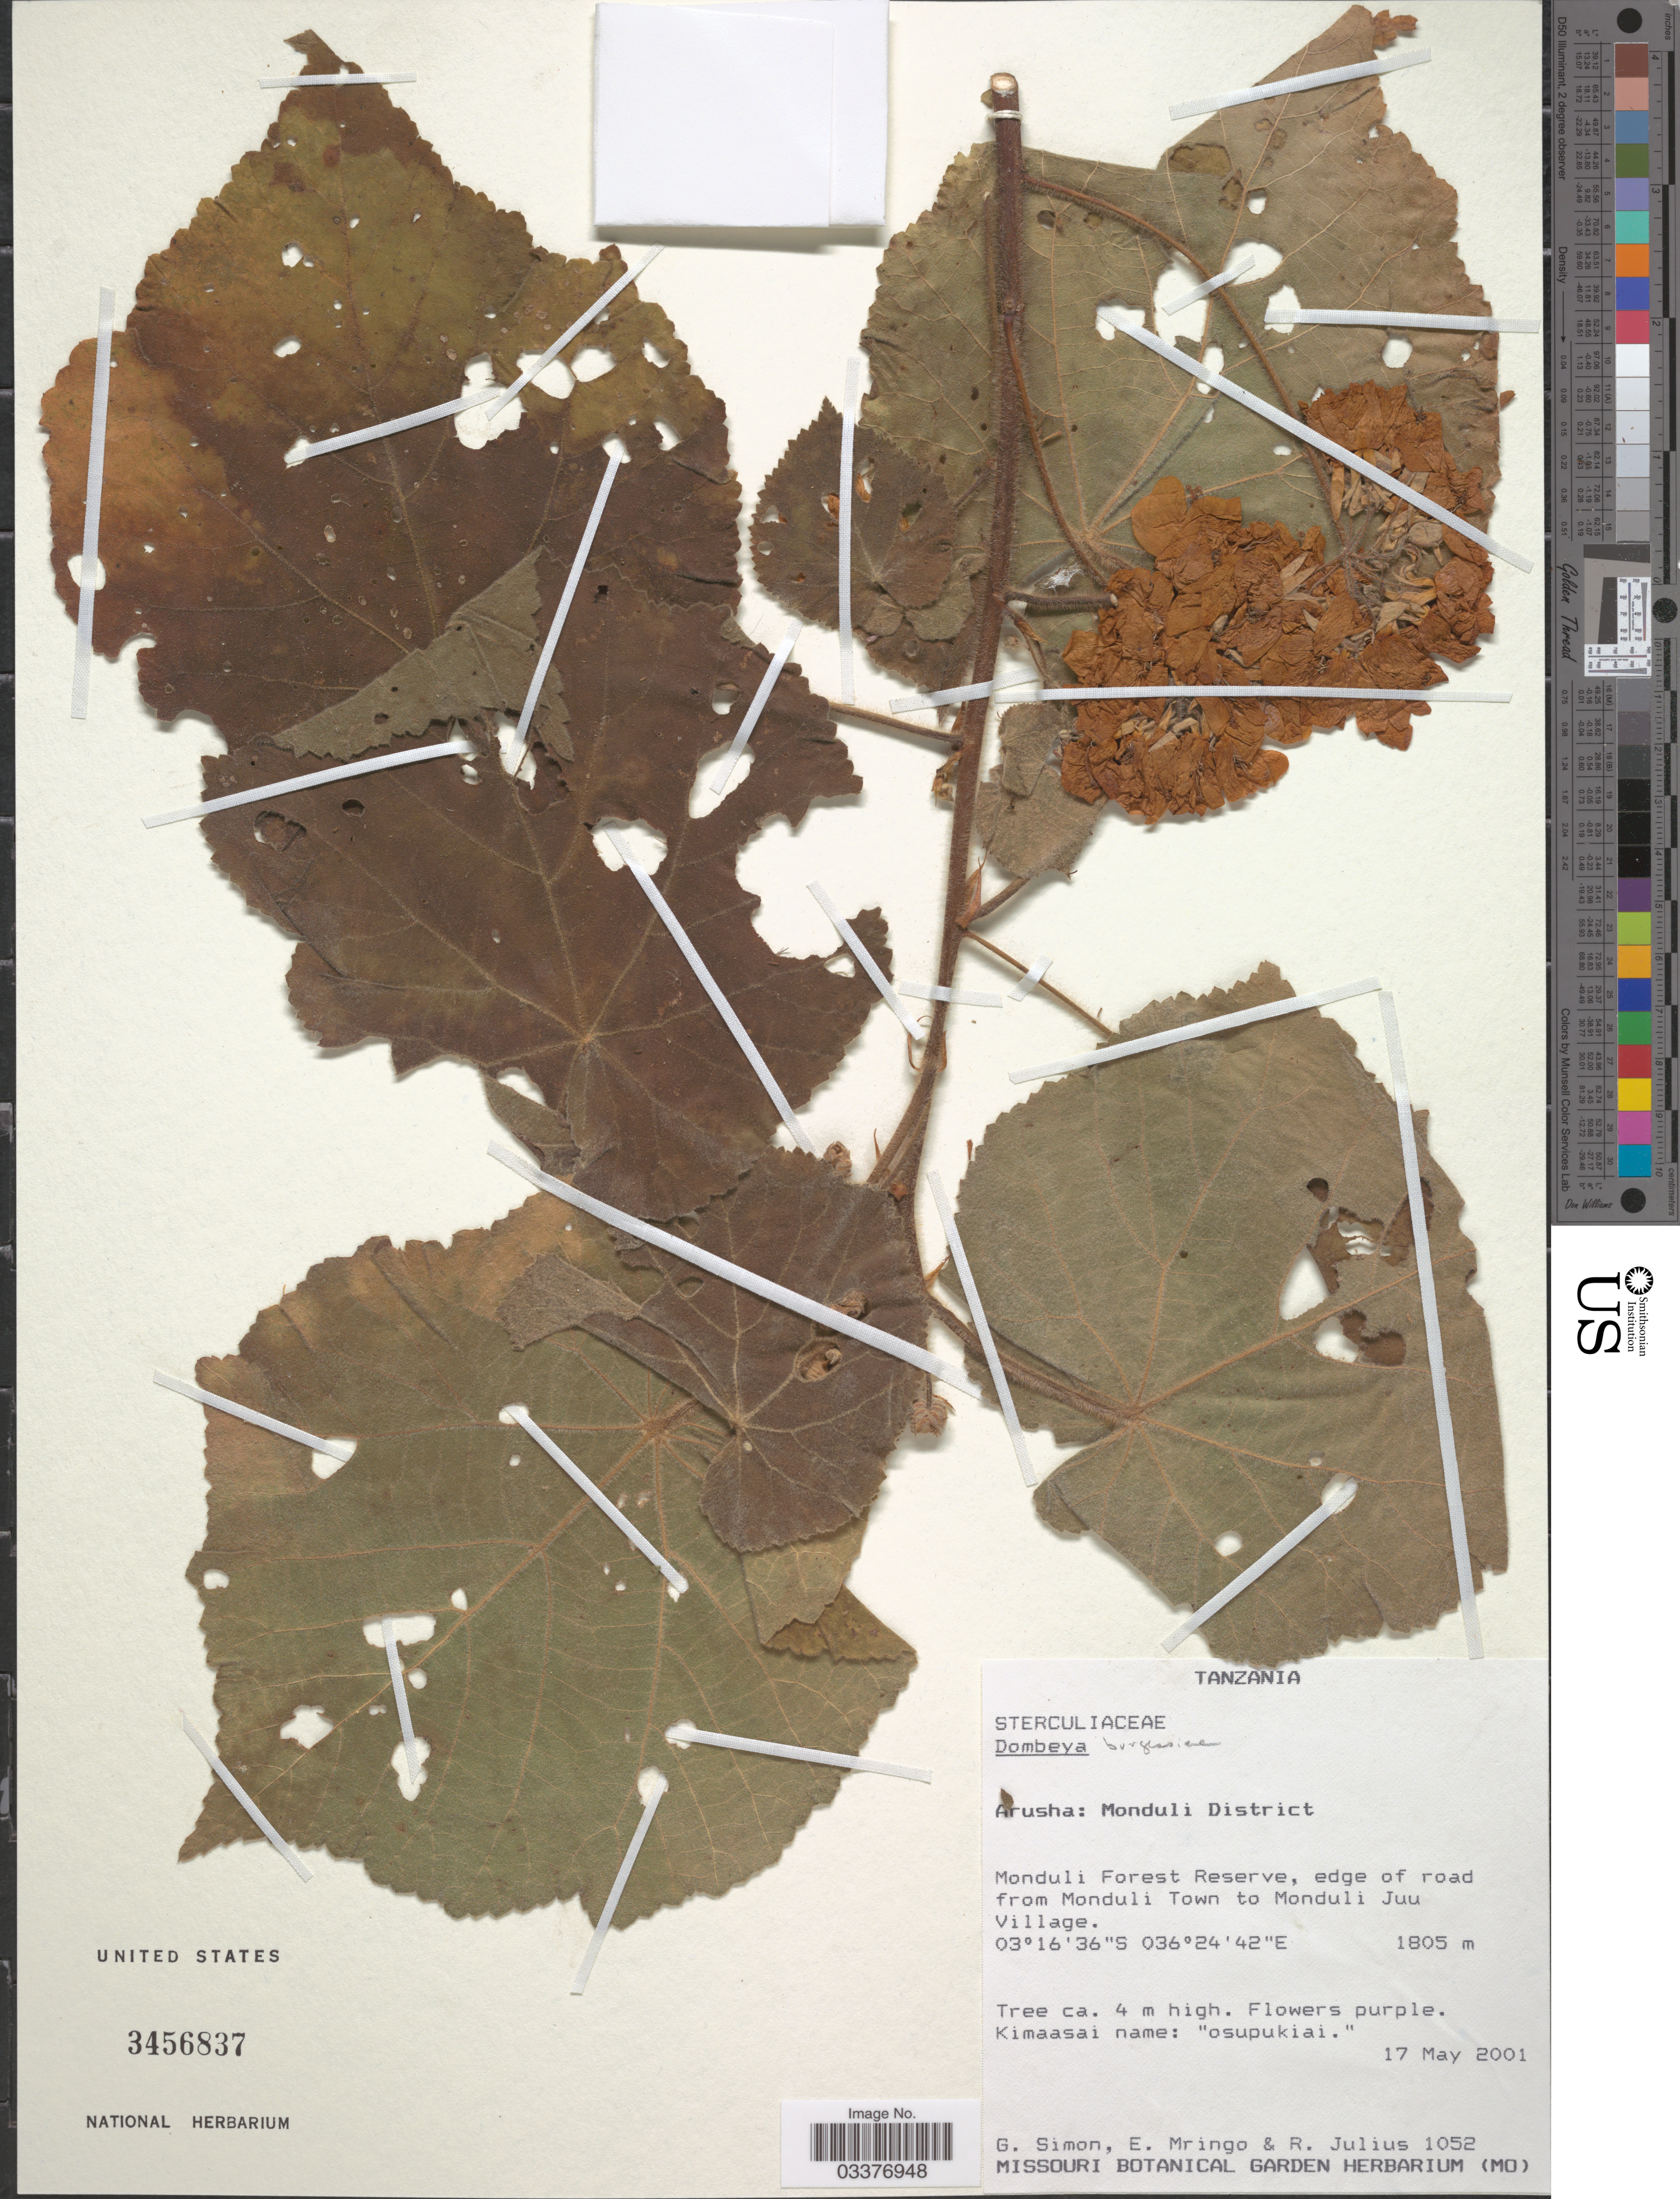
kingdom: Plantae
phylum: Tracheophyta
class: Magnoliopsida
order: Malvales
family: Malvaceae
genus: Dombeya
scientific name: Dombeya burgessiae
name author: Gerrard ex Harv.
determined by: Jourdain-Fievet, L.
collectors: G. Simon, E. Mringo & R. Julius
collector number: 1052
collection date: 2001-05-17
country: Tanzania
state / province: Arusha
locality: Monduli District, Monduli Forest Reserve, edge of road from Monduli Town to Monduli Juu Village.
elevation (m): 1805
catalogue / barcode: US 3456837